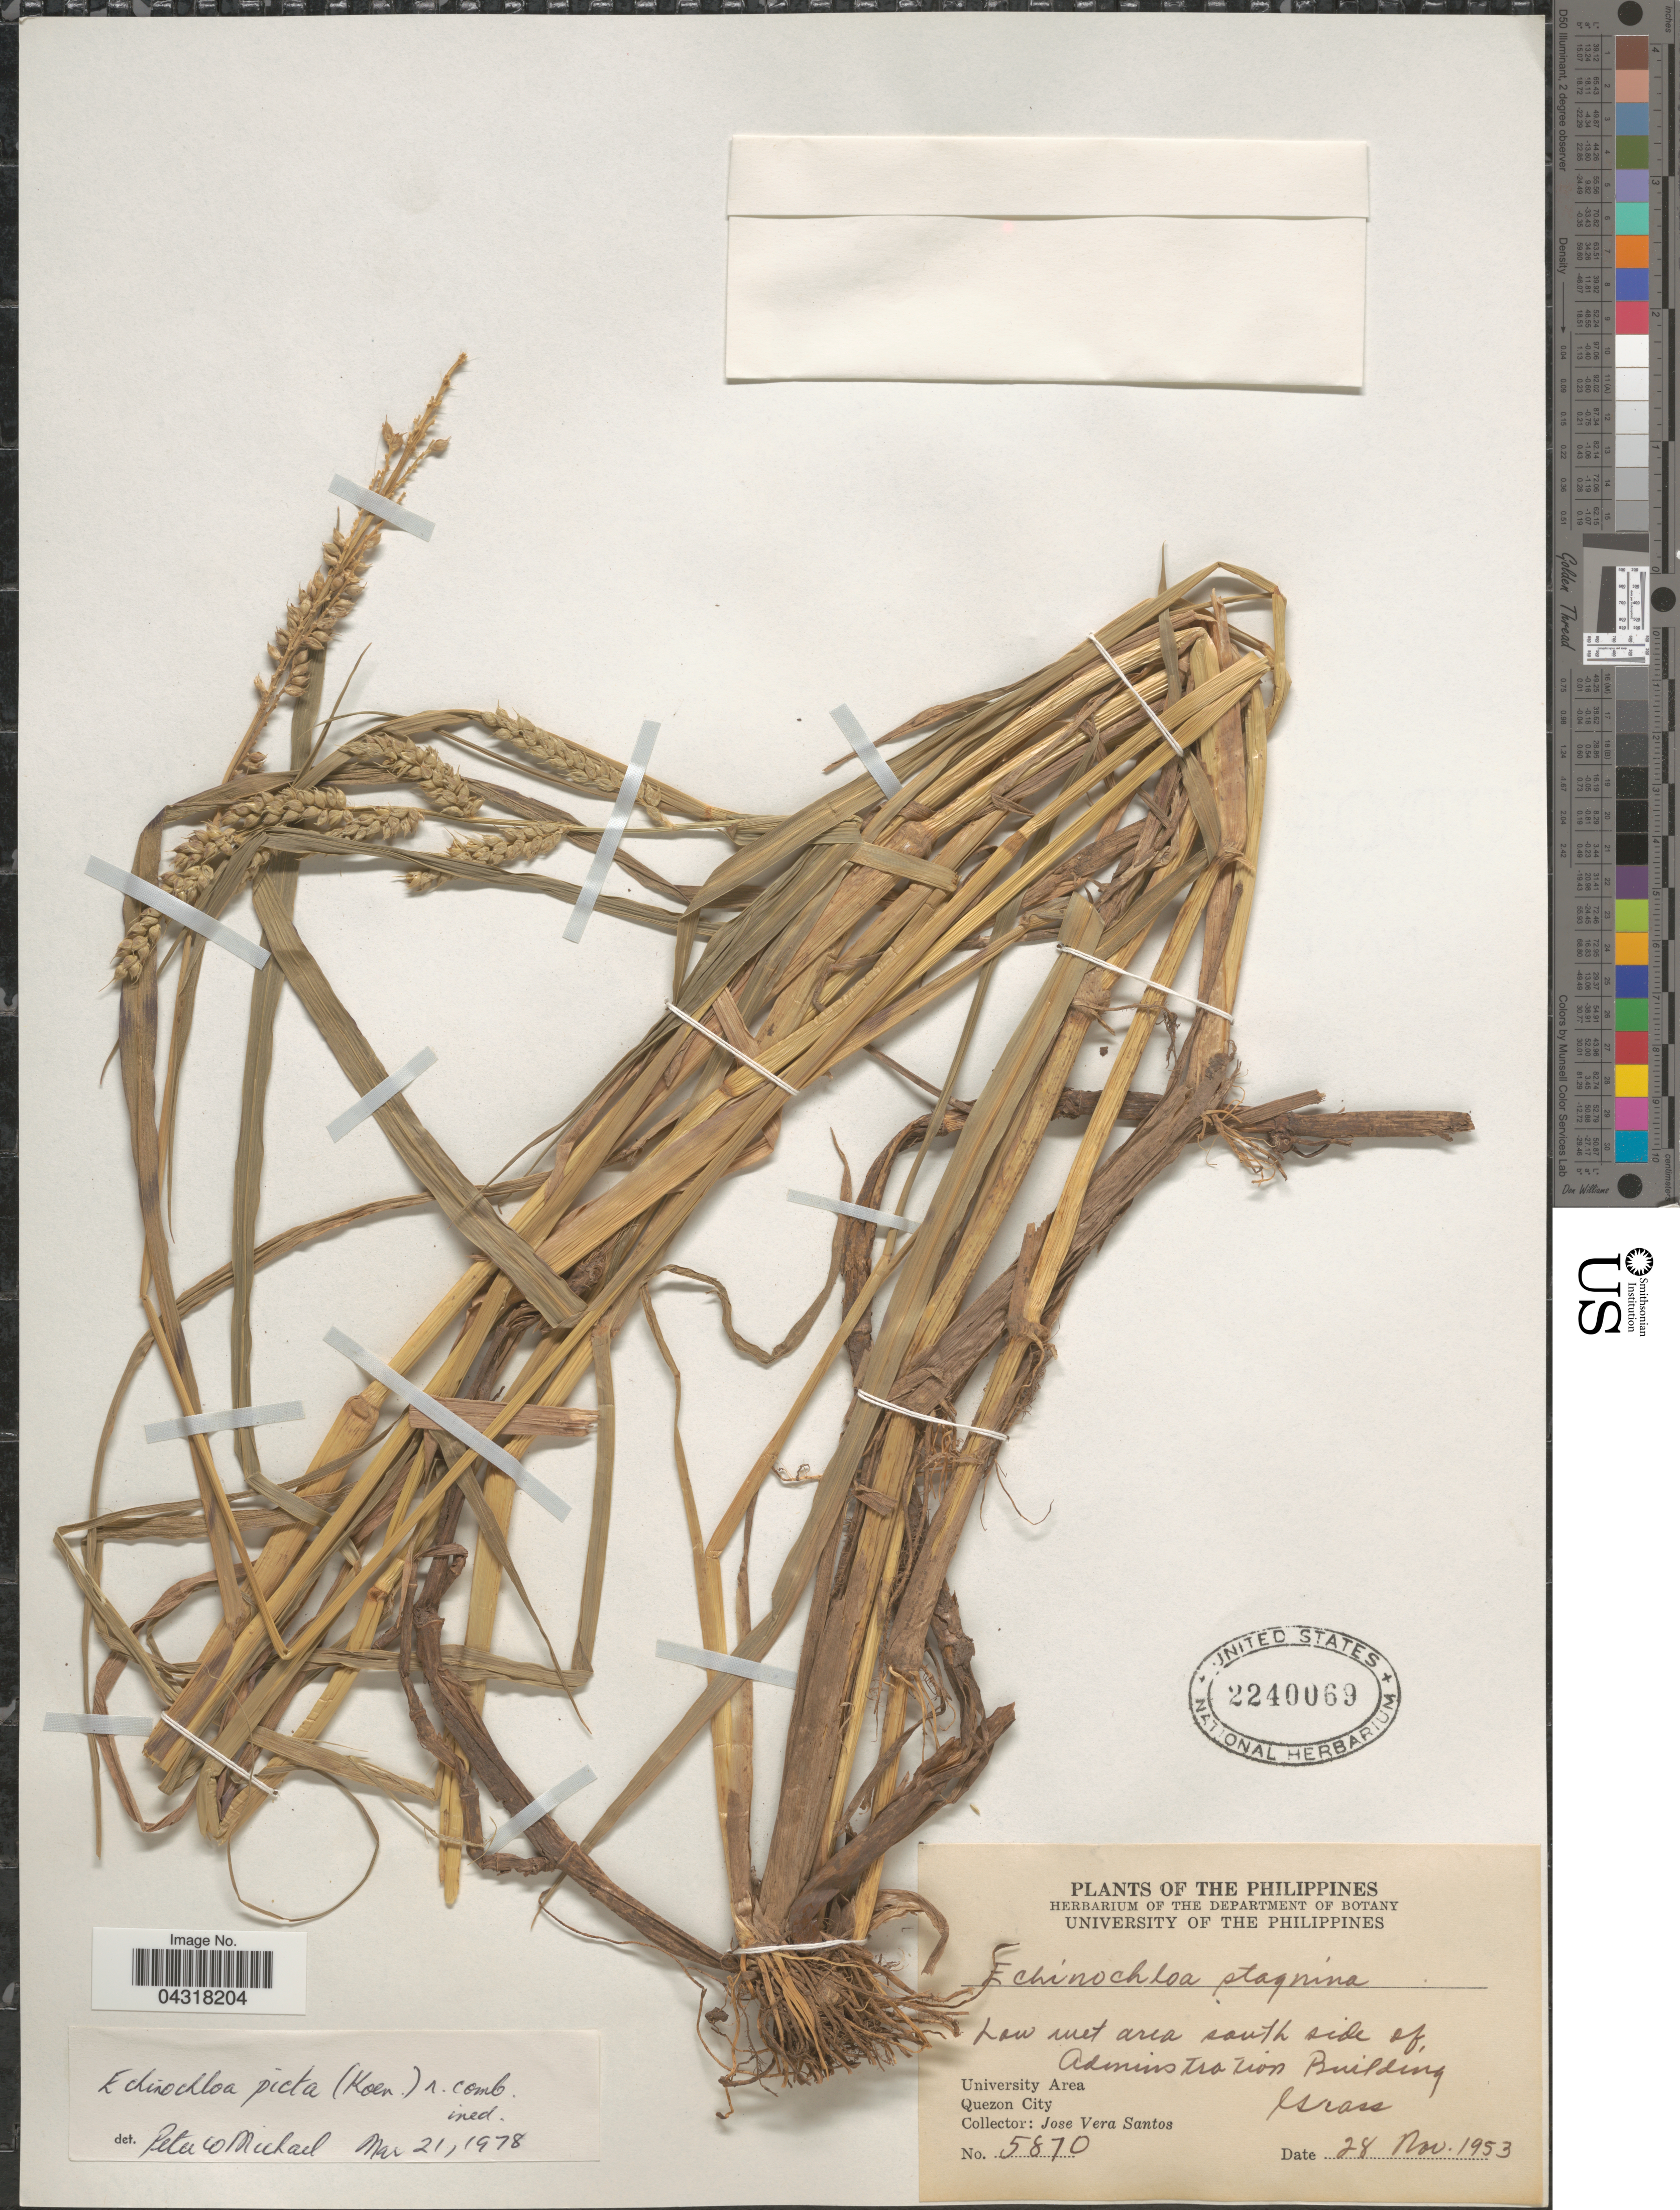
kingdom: Plantae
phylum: Tracheophyta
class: Liliopsida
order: Poales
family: Poaceae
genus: Echinochloa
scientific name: Echinochloa picta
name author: (K.D. Koenig) Michael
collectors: J. V. Santos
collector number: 5870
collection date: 1953-11-28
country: Philippines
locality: Low wet area south side of, Administration Building. University Area. Quezon City.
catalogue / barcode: US 2240069